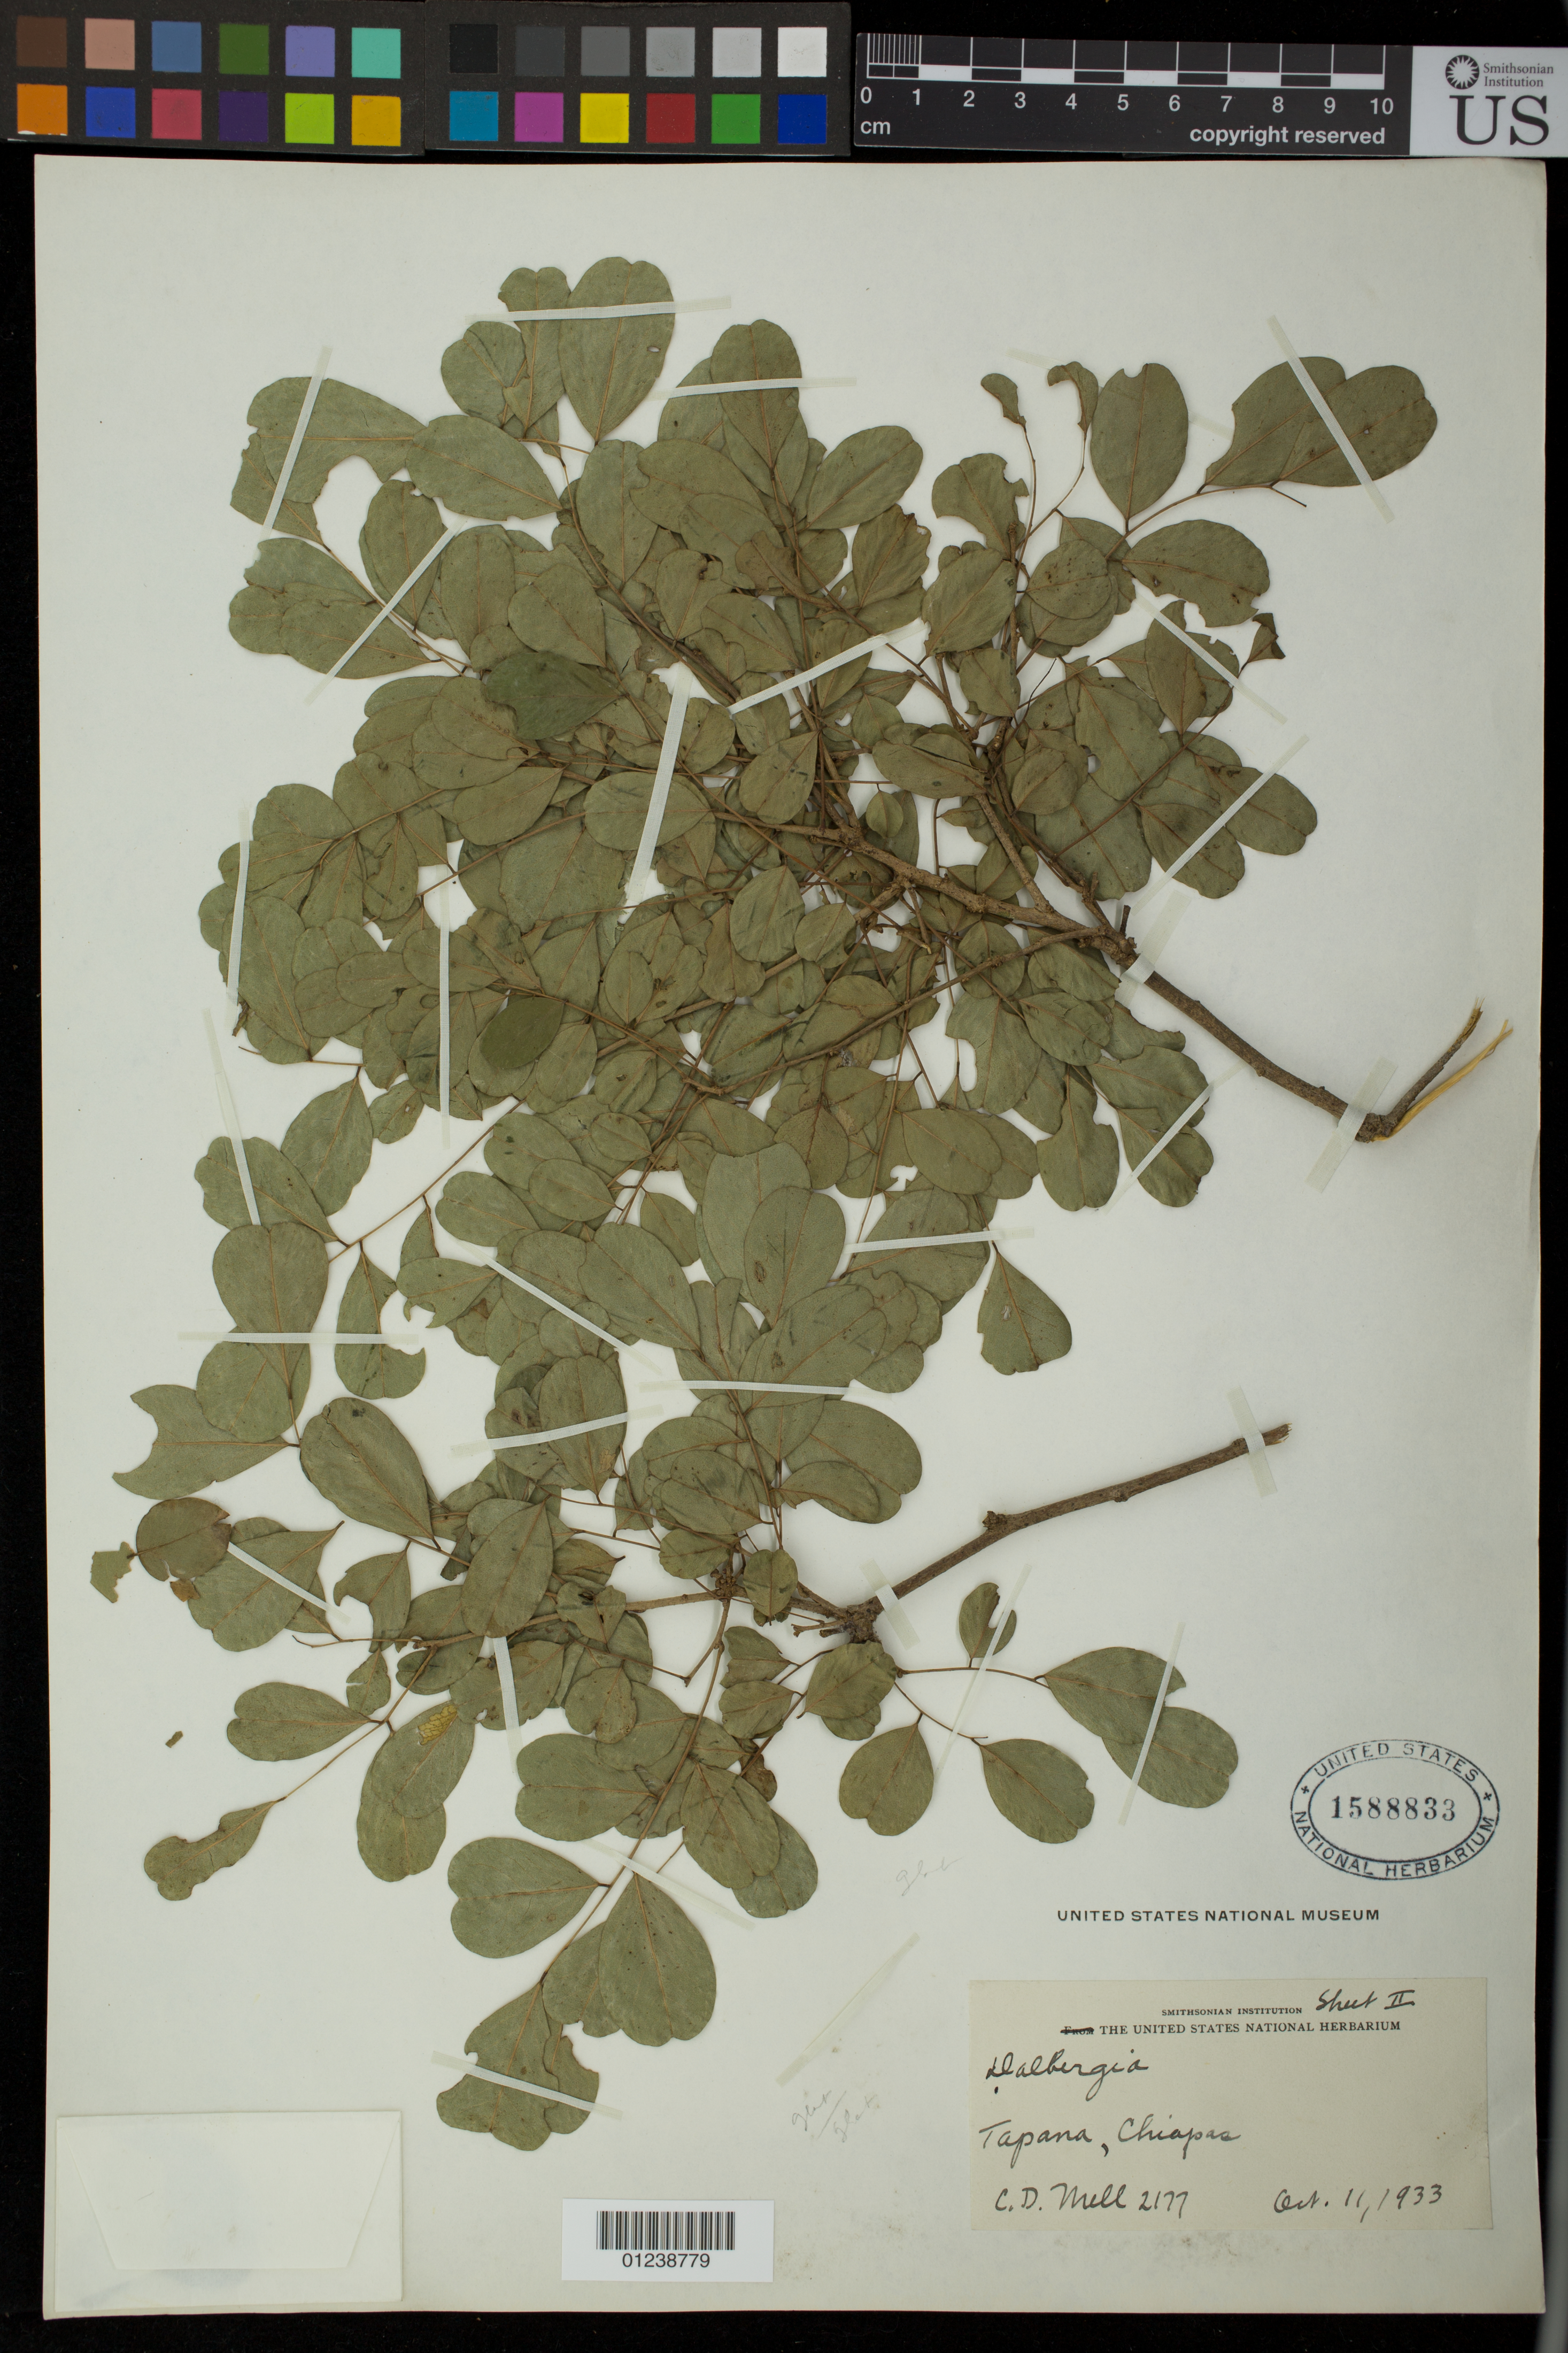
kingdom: Plantae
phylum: Tracheophyta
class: Magnoliopsida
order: Fabales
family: Fabaceae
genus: Dalbergia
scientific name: Dalbergia sp.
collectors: C. D. Mill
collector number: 2177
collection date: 1933-08-11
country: Mexico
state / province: Chiapas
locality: Tapana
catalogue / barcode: US 1588833